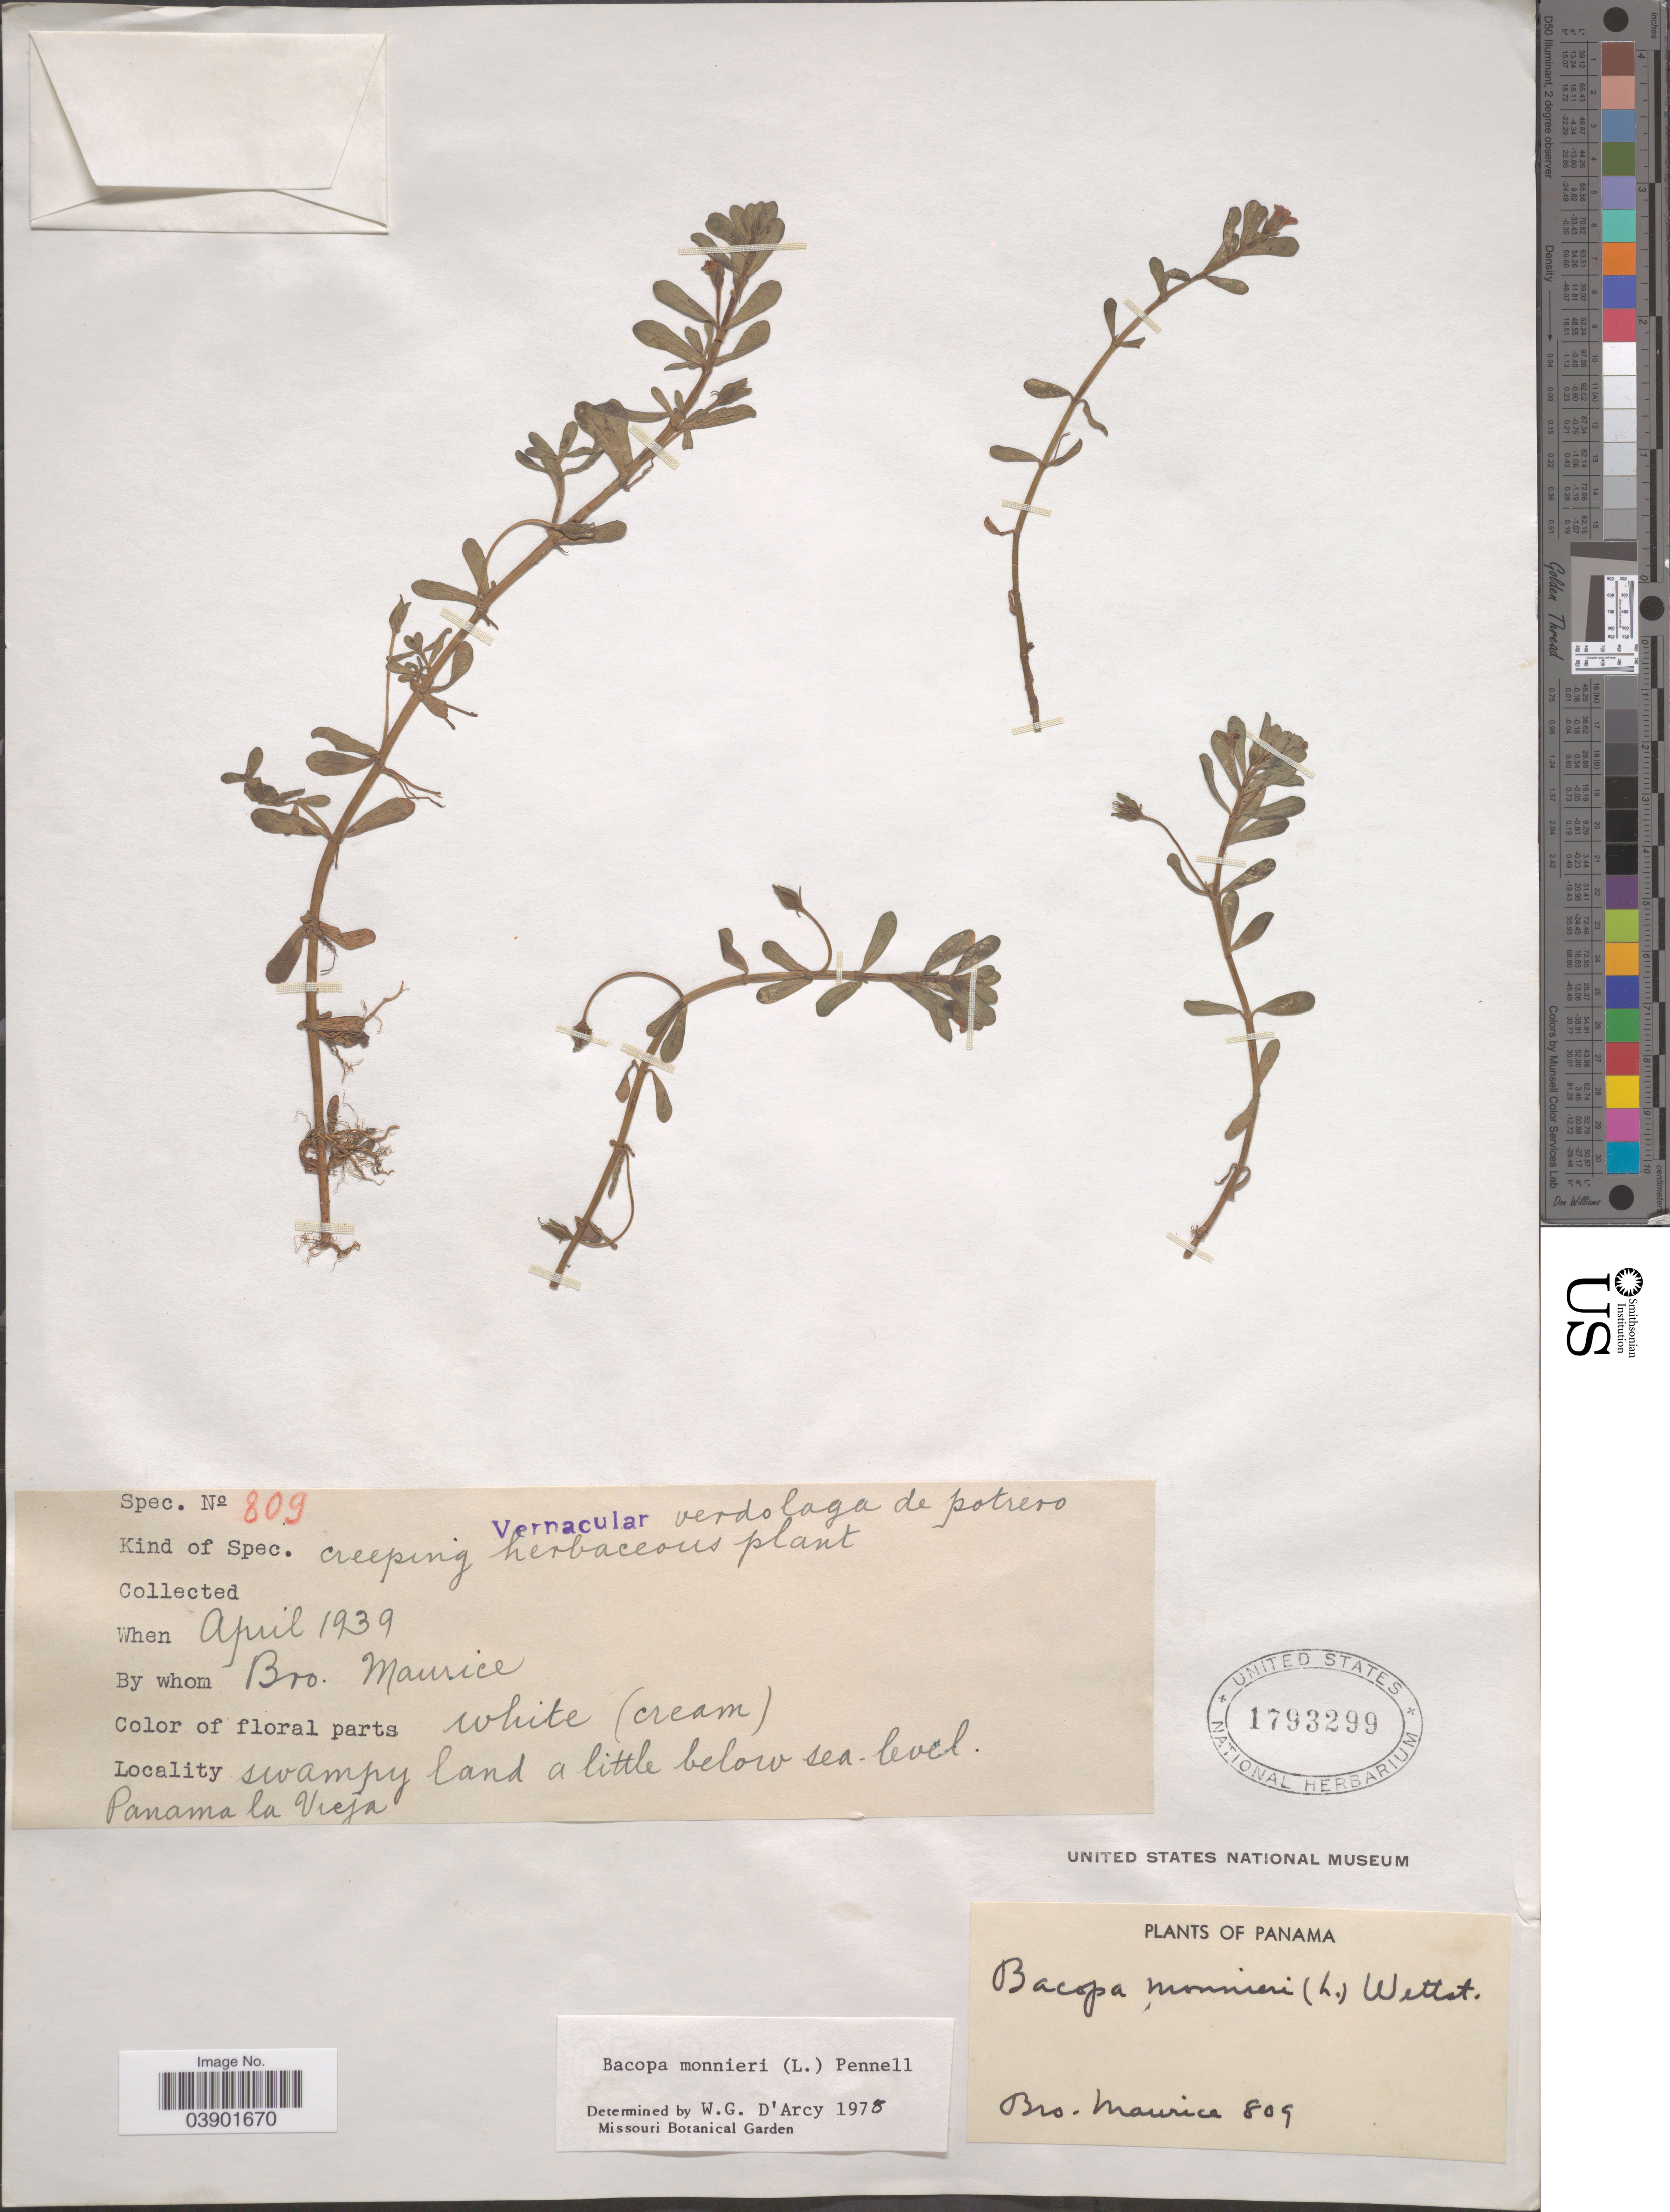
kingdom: Plantae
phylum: Tracheophyta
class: Magnoliopsida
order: Lamiales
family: Plantaginaceae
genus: Bacopa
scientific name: Bacopa monnieri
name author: (L.) Pennell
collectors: B. Maurice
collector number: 809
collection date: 1939-04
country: Panama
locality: Panama la Vieja.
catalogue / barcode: US 1793299